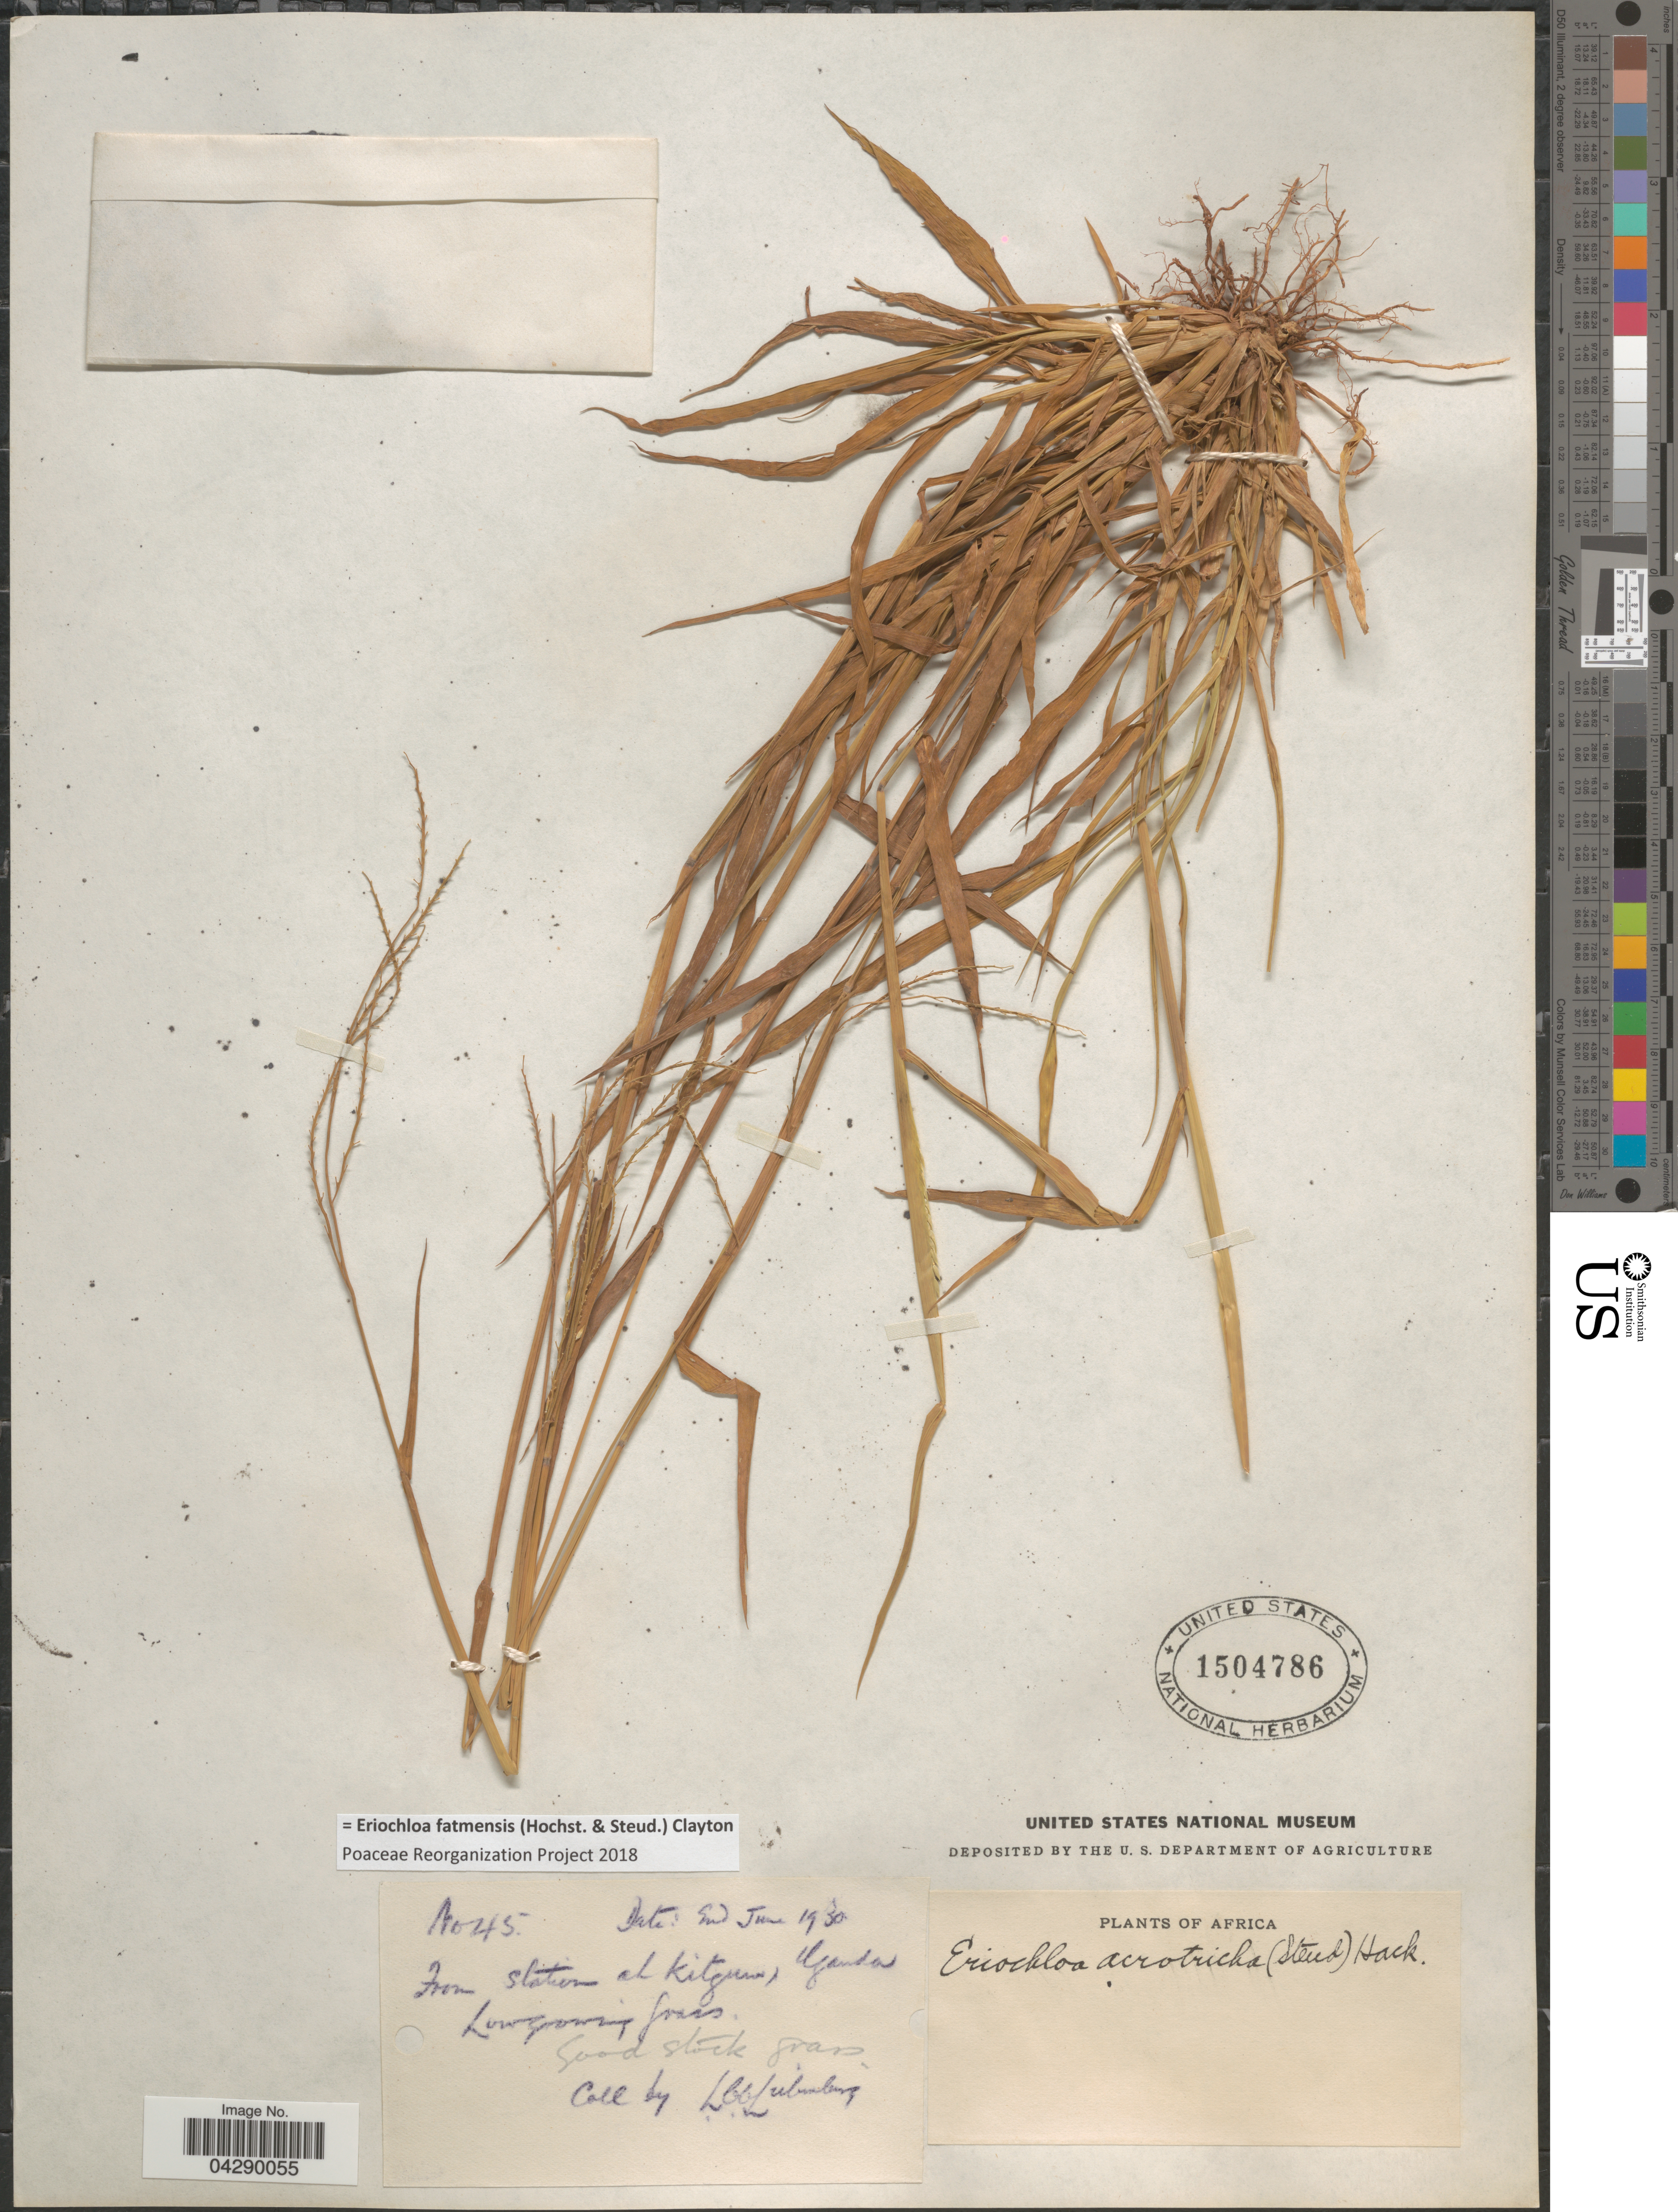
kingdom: Plantae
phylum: Tracheophyta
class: Liliopsida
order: Poales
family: Poaceae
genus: Eriochloa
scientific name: Eriochloa fatmensis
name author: (Hochst. & Steud.) Clayton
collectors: L. Liebenberg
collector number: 45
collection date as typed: End June 1930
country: Uganda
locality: Station al Kitgum.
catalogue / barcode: US 1504786